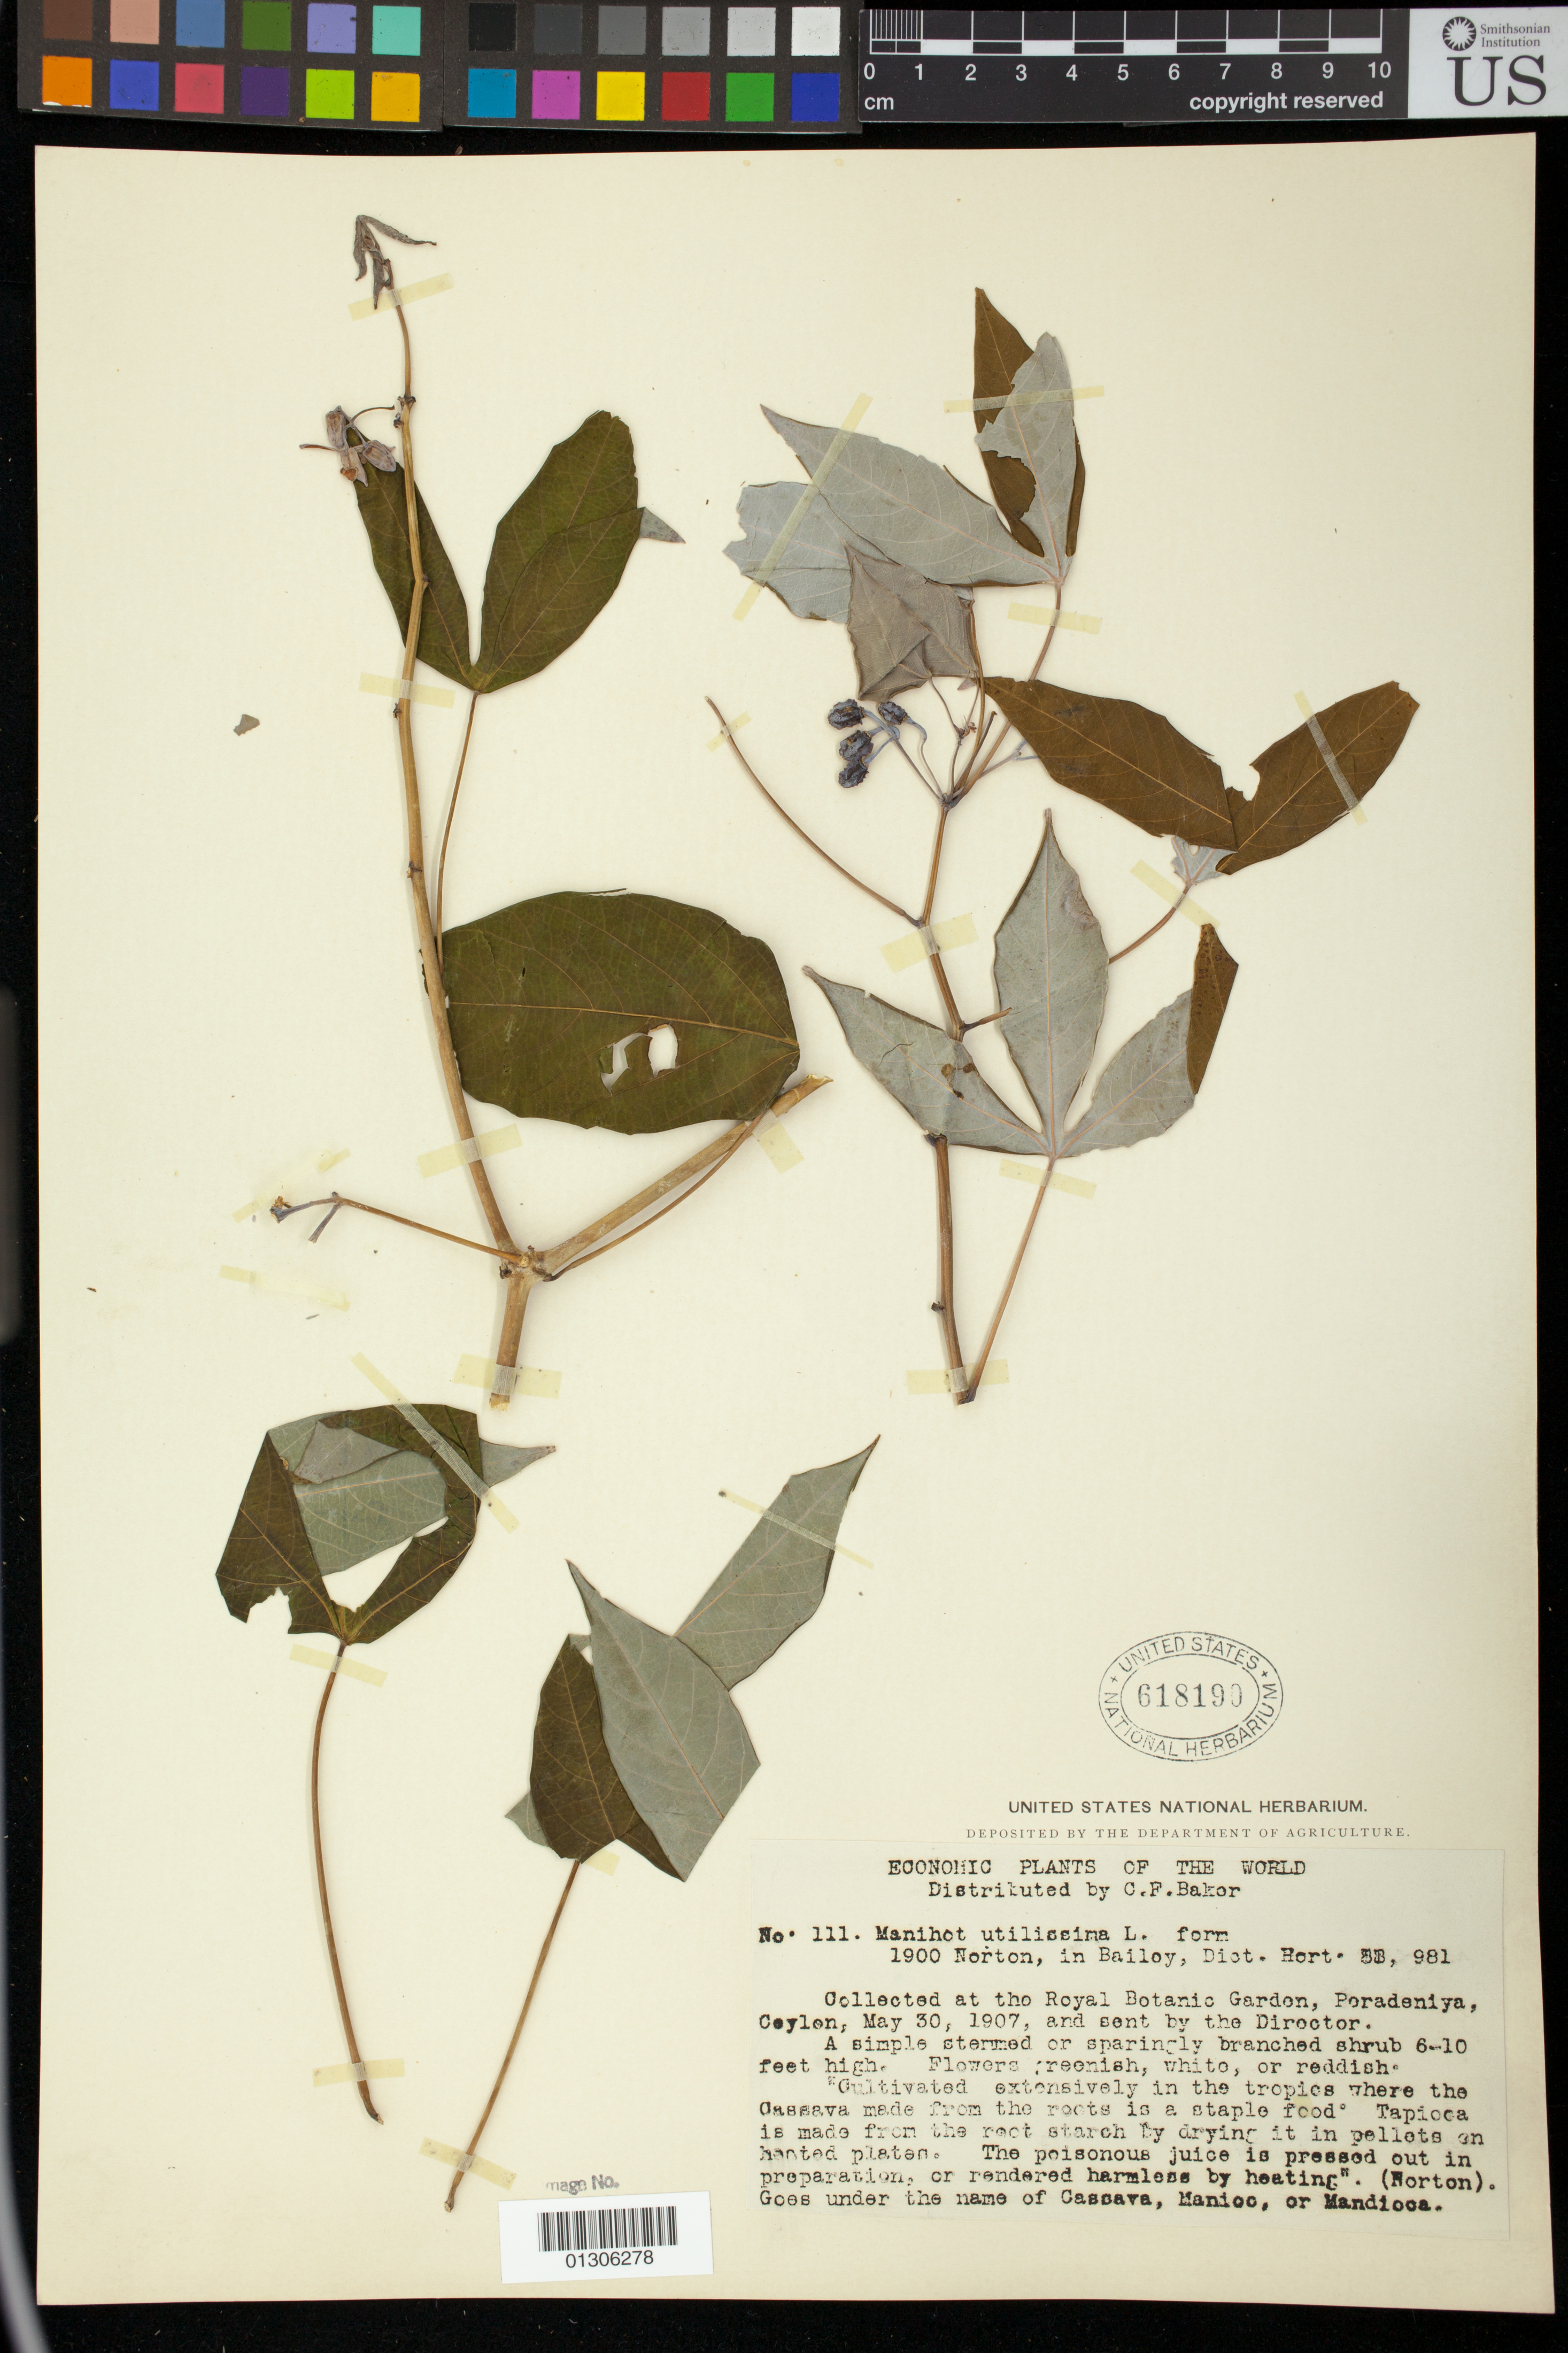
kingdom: Plantae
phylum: Tracheophyta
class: Magnoliopsida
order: Malpighiales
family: Euphorbiaceae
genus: Manihot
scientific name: Manihot esculenta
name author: Crantz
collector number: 111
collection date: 1907-05-30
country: Sri Lanka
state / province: Central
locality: Poradeniya, Royal Botanic Garden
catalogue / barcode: US 618190